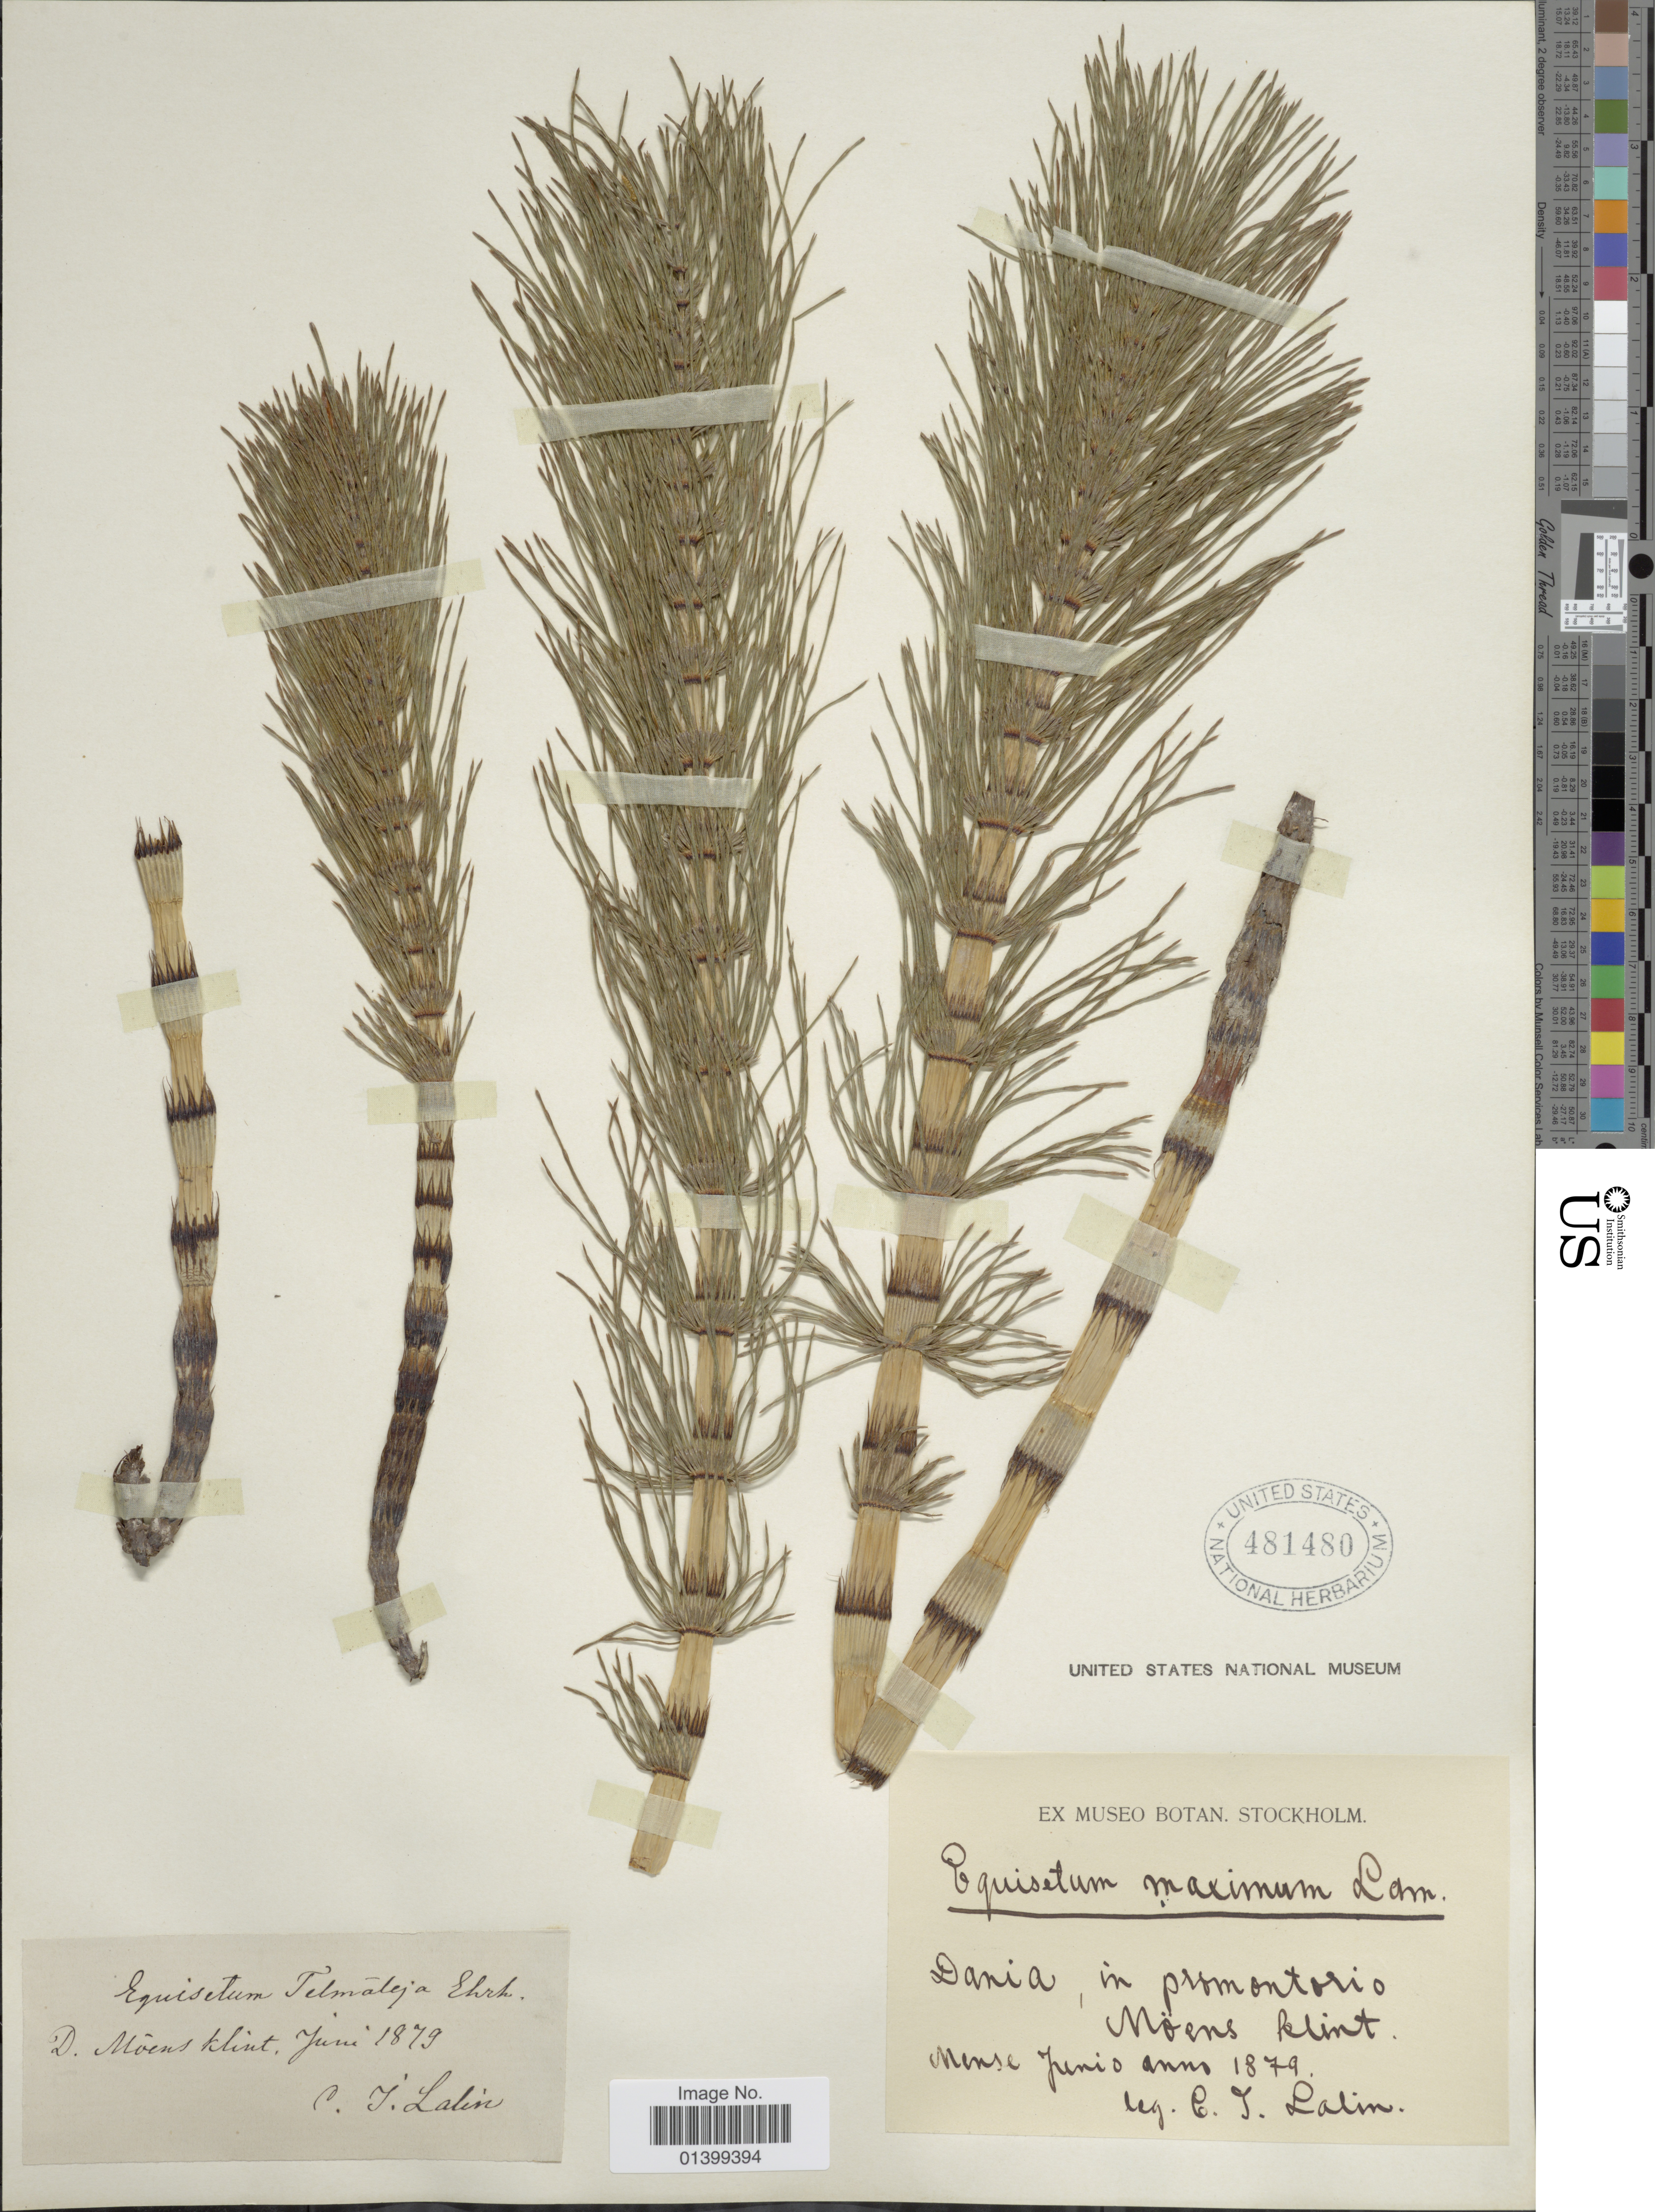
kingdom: Plantae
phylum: Tracheophyta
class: Polypodiopsida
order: Equisetales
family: Equisetaceae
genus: Equisetum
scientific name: Equisetum telmateia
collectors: C. Lalim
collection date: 1879-06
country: Denmark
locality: Dania, in promotorio Möens klimt.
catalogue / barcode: US 481480